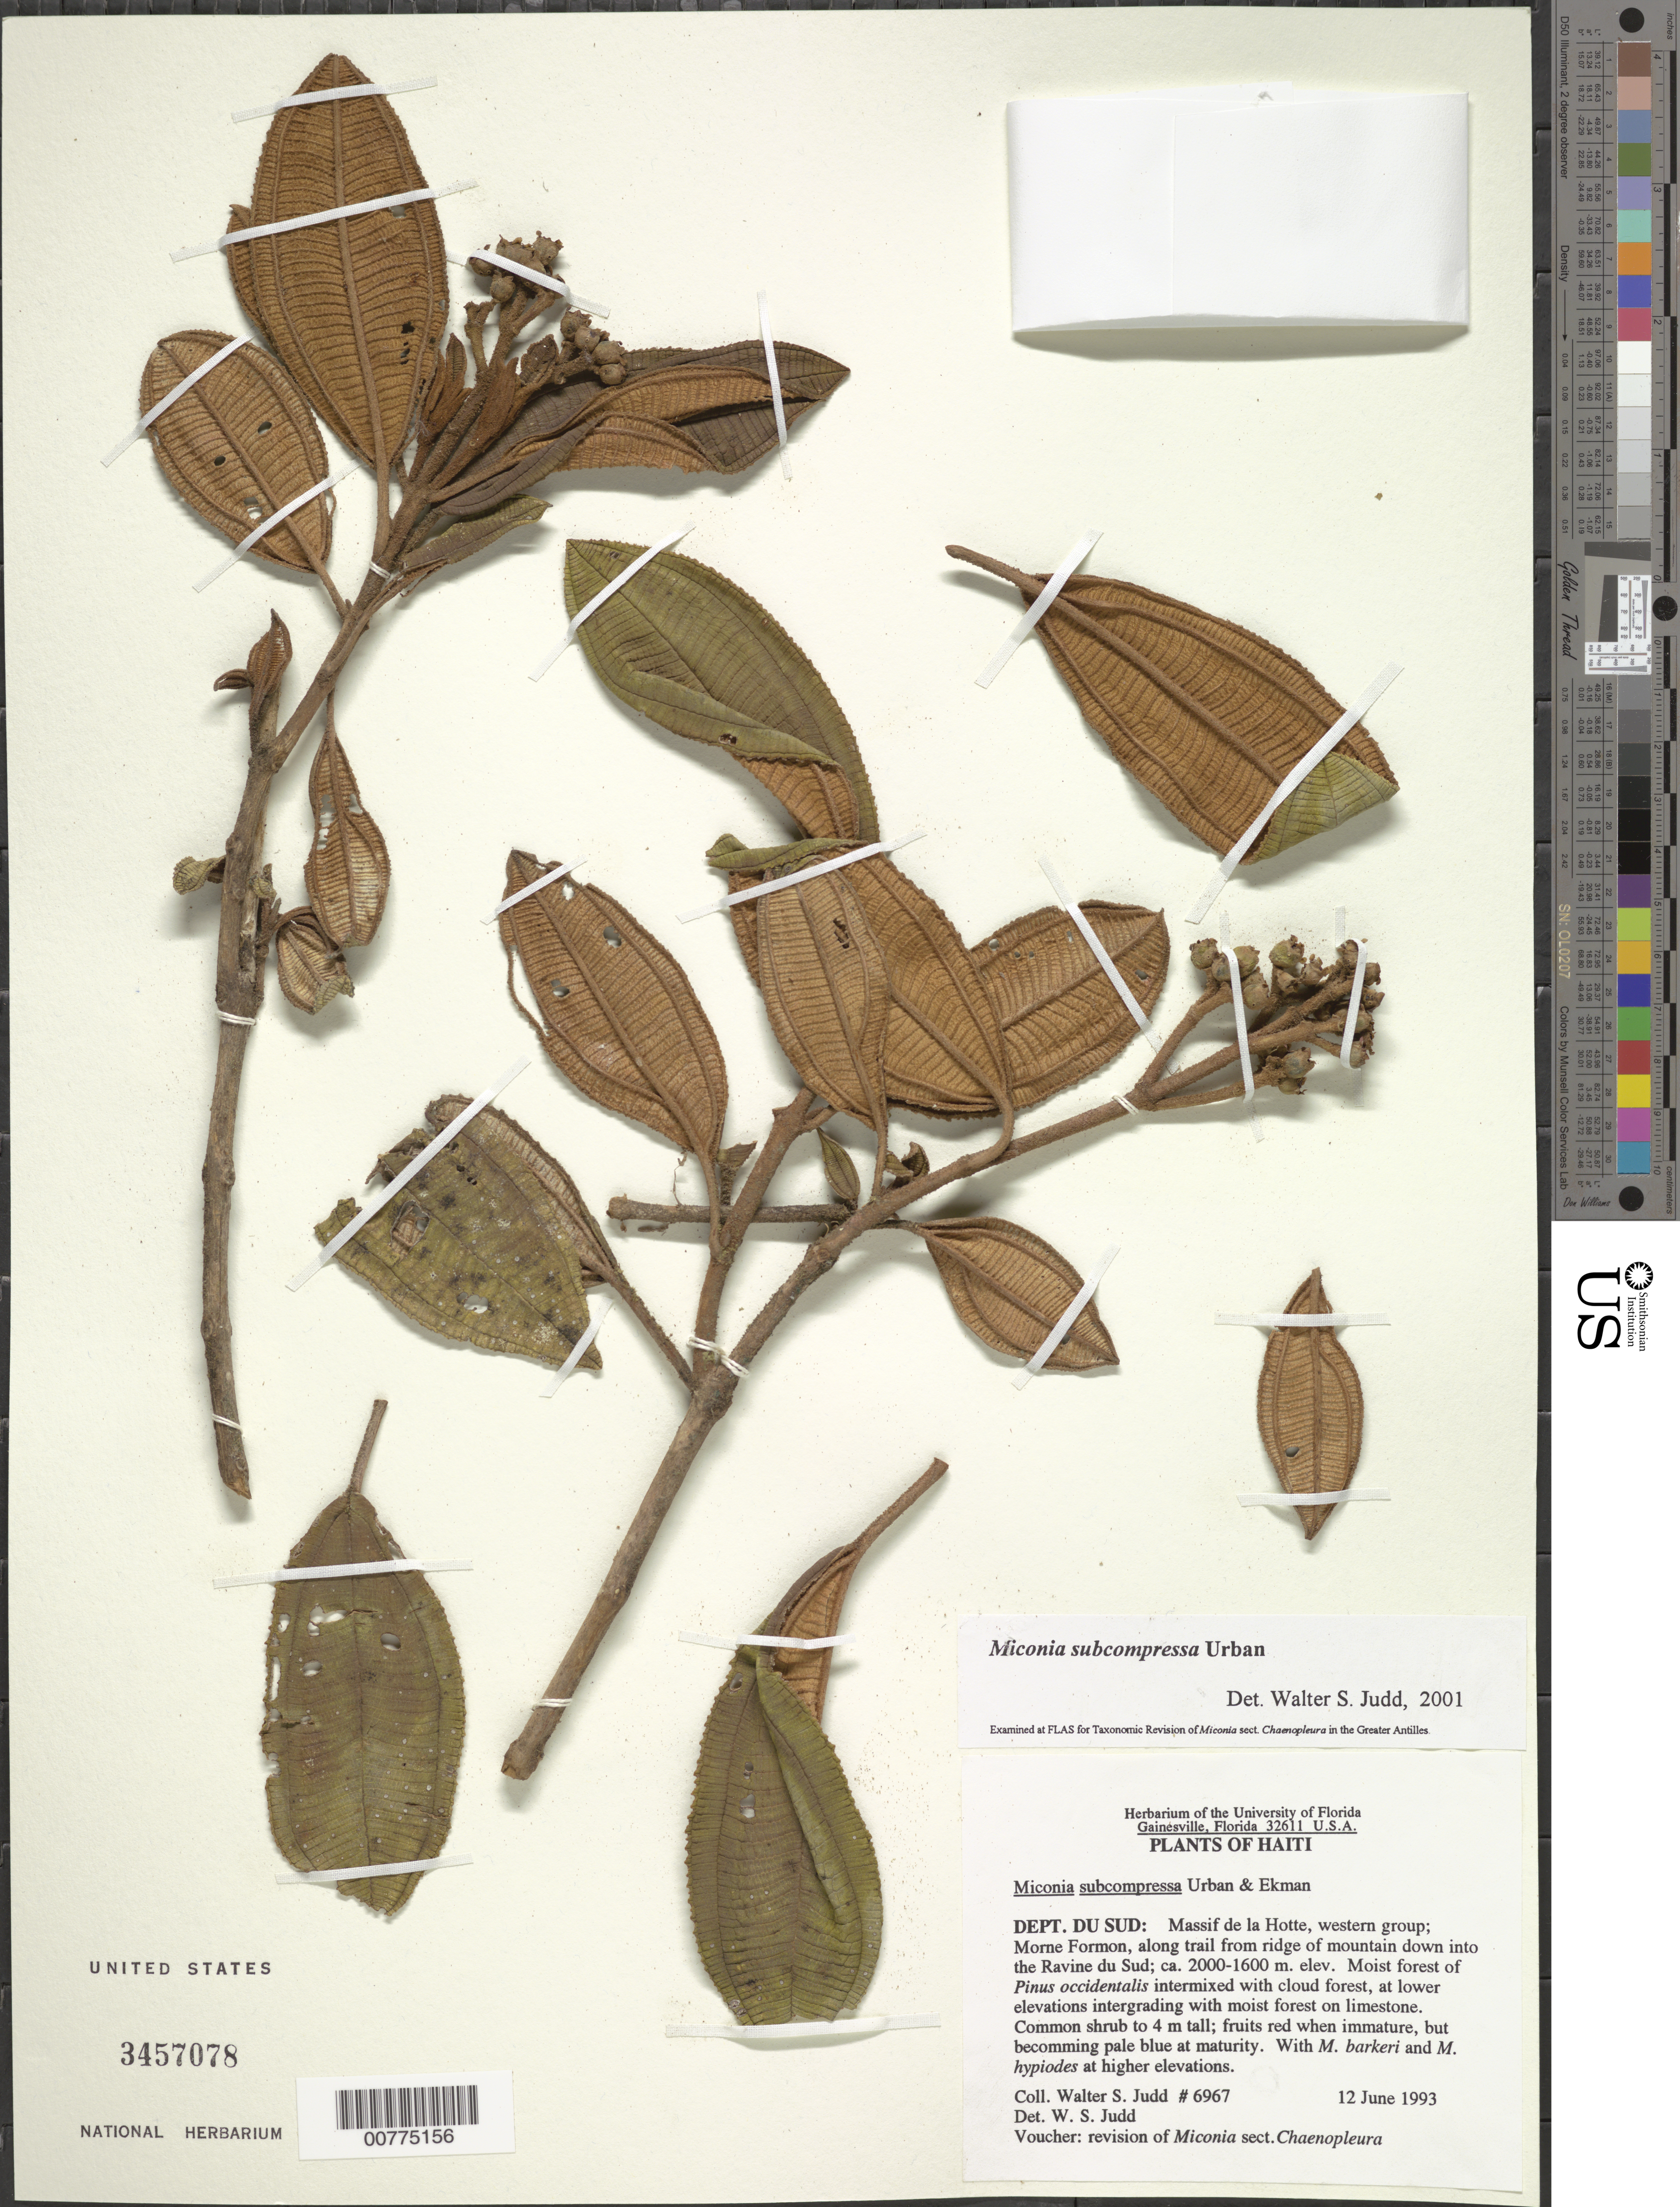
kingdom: Plantae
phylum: Tracheophyta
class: Magnoliopsida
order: Myrtales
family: Melastomataceae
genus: Miconia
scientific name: Miconia subcompressa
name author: Urb.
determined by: Judd, Walter S.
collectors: W. S. Judd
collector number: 6967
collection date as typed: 12 Jun 1993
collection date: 1993-06-12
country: Haiti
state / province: Sud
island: Hispaniola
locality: Massif de la Hotte, western group, Morne Formon, along trail from ridge of mountain down into the Ravine du Sud.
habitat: Pinus occidentalis moist forest intermixed with cloud forest,at lower elevations intergrading with moist forest on limestone.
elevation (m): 2000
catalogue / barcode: US 3457078